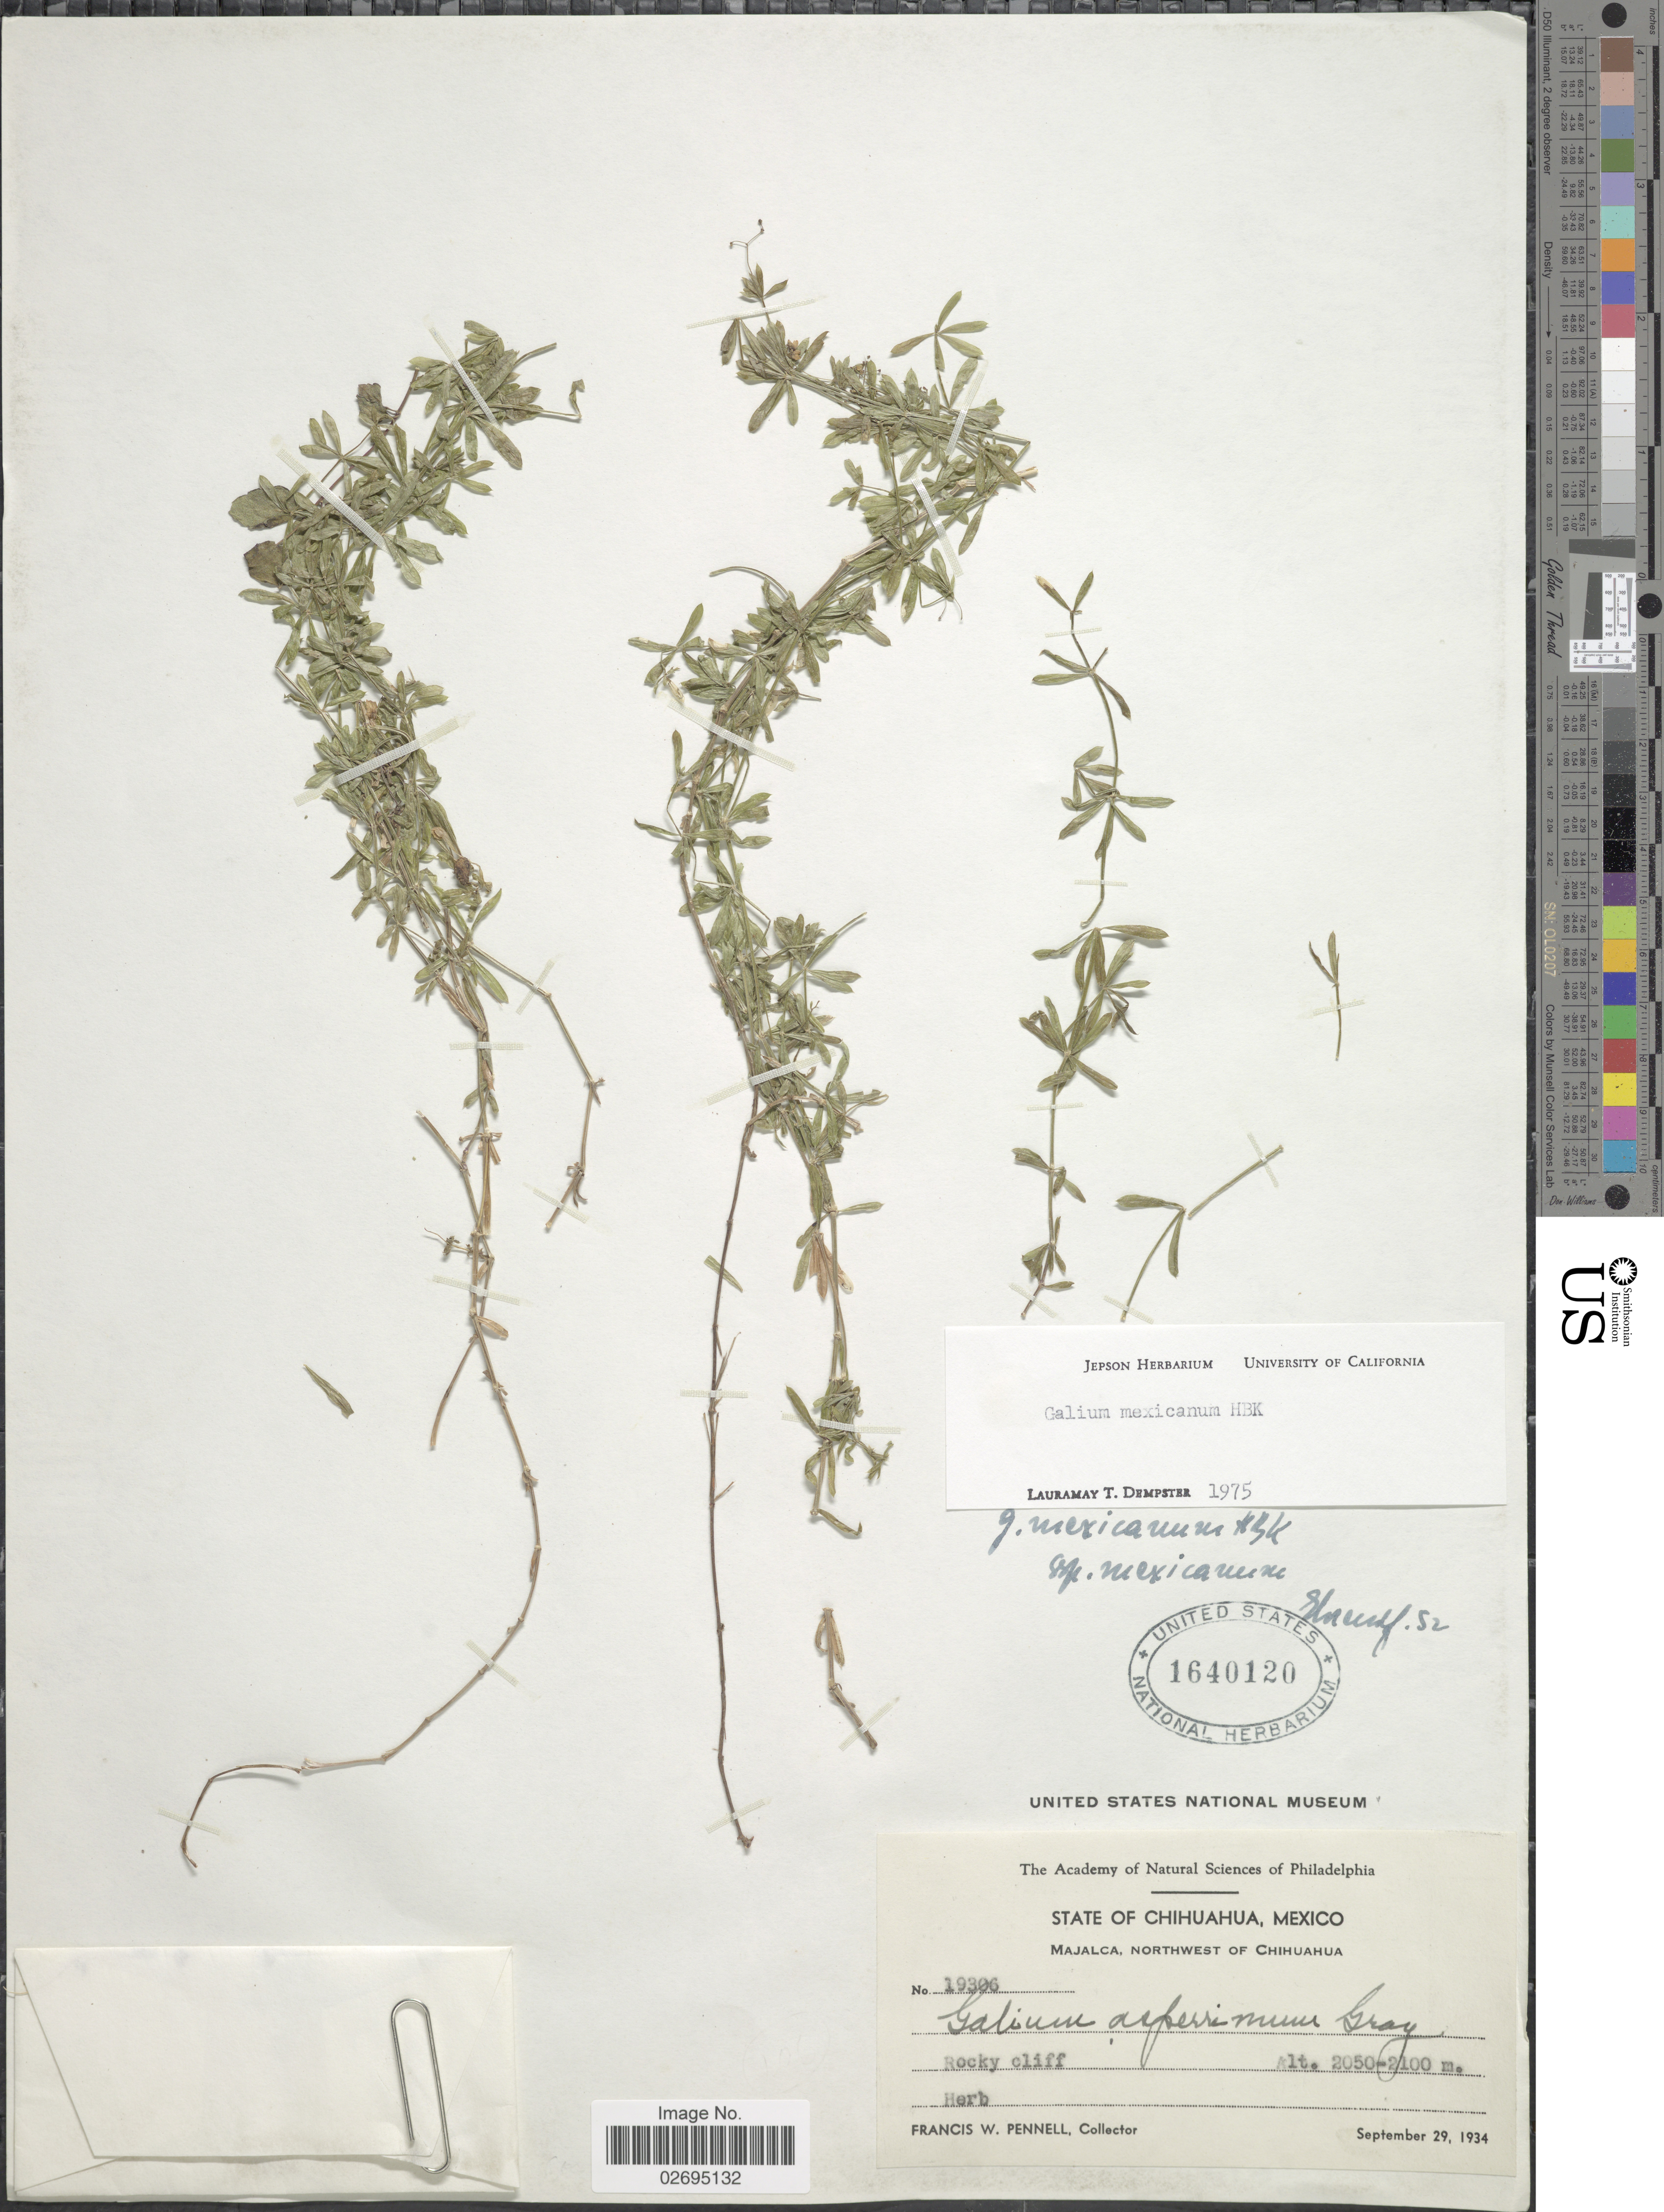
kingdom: Plantae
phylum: Tracheophyta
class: Magnoliopsida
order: Gentianales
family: Rubiaceae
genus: Galium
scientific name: Galium mexicanum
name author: Kunth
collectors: F. W. Pennell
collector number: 19306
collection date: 1934-09-29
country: Mexico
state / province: Chihuahua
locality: Majalca, northwest of Chihuahua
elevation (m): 2050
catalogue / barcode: US 1640120